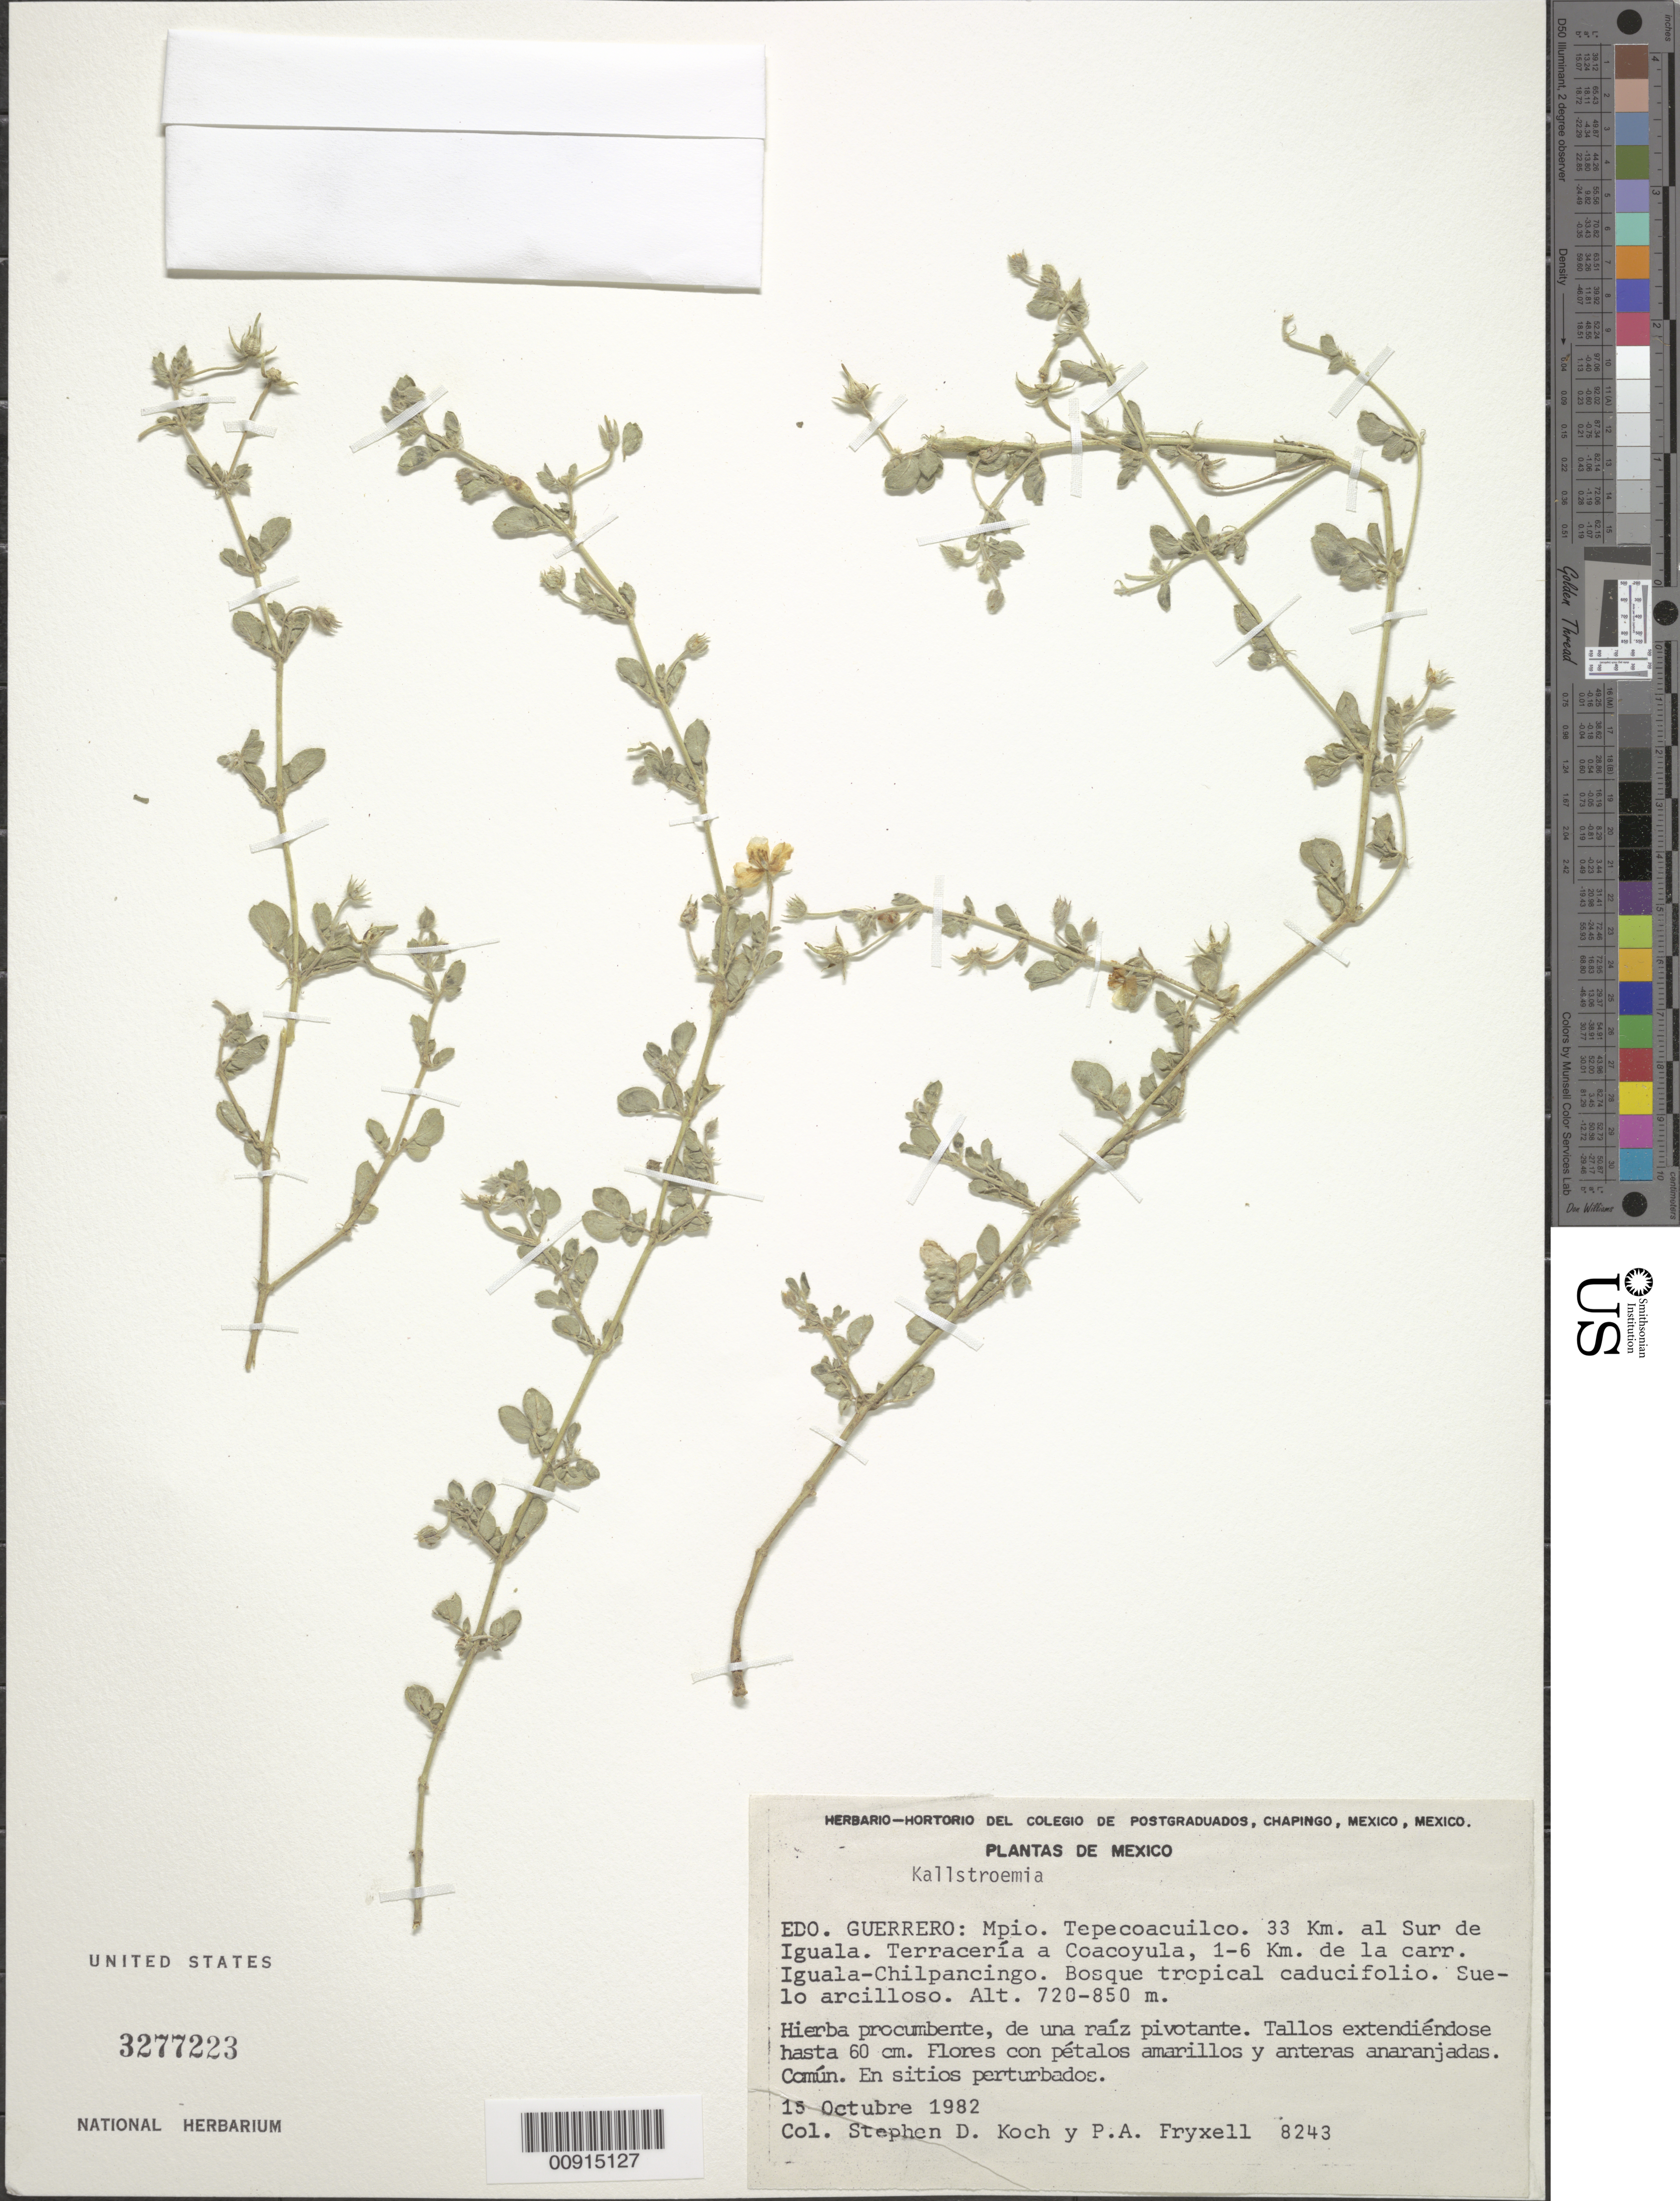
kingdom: Plantae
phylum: Tracheophyta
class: Magnoliopsida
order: Zygophyllales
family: Zygophyllaceae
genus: Kallstroemia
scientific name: Kallstroemia sp.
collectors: S. D. Koch & P. A. Fryxell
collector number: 8243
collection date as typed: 15 Oct 1982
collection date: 1982-10-15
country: Mexico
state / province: Guerrero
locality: Edo. Guerrero: Mpio. Tepecoacuilco. 33 km al Sur de Iguala. Terracería a Coacoyula, 1-6 km. de la carr. Iguala-Chilpancingo.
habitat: En sitios perturbados. Bosque tropical caducifolio. Suelo arcilloso.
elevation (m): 850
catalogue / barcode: US 3277223